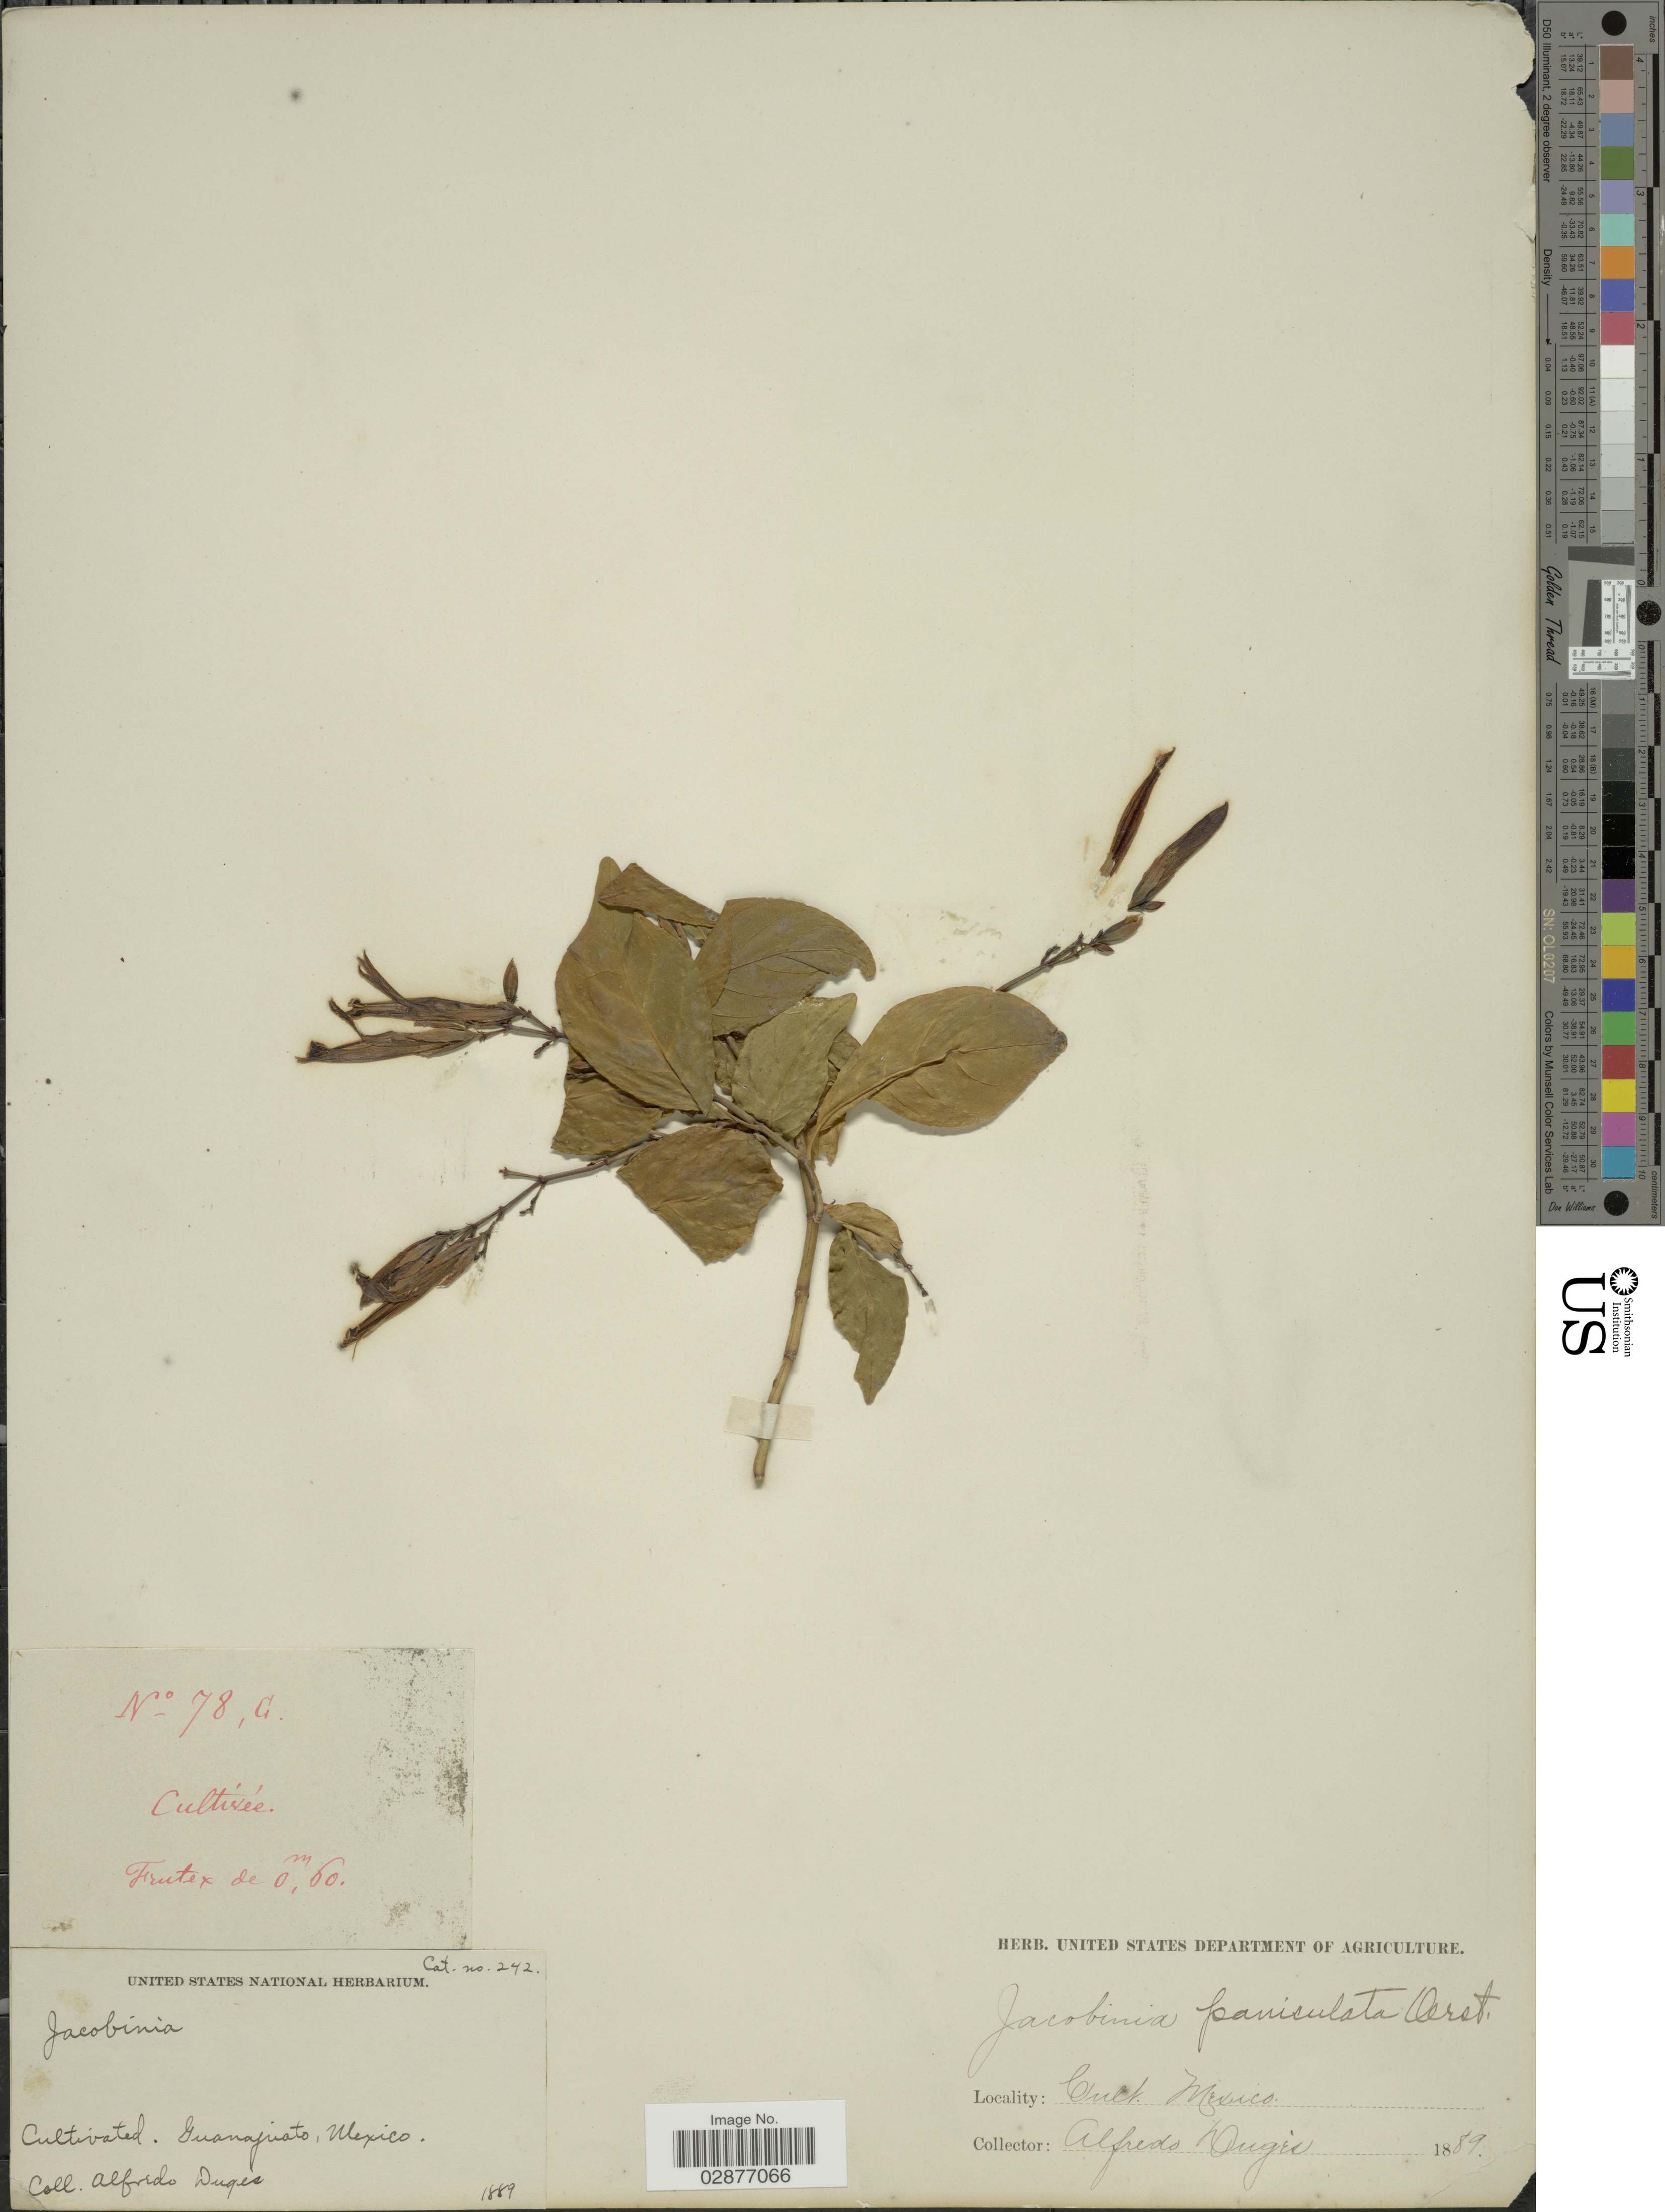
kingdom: Plantae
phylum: Tracheophyta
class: Magnoliopsida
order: Lamiales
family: Acanthaceae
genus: Justicia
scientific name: Justicia veracruzana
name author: T.F. Daniel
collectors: A. Duges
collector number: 78C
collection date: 1889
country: Mexico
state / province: Guanajuato